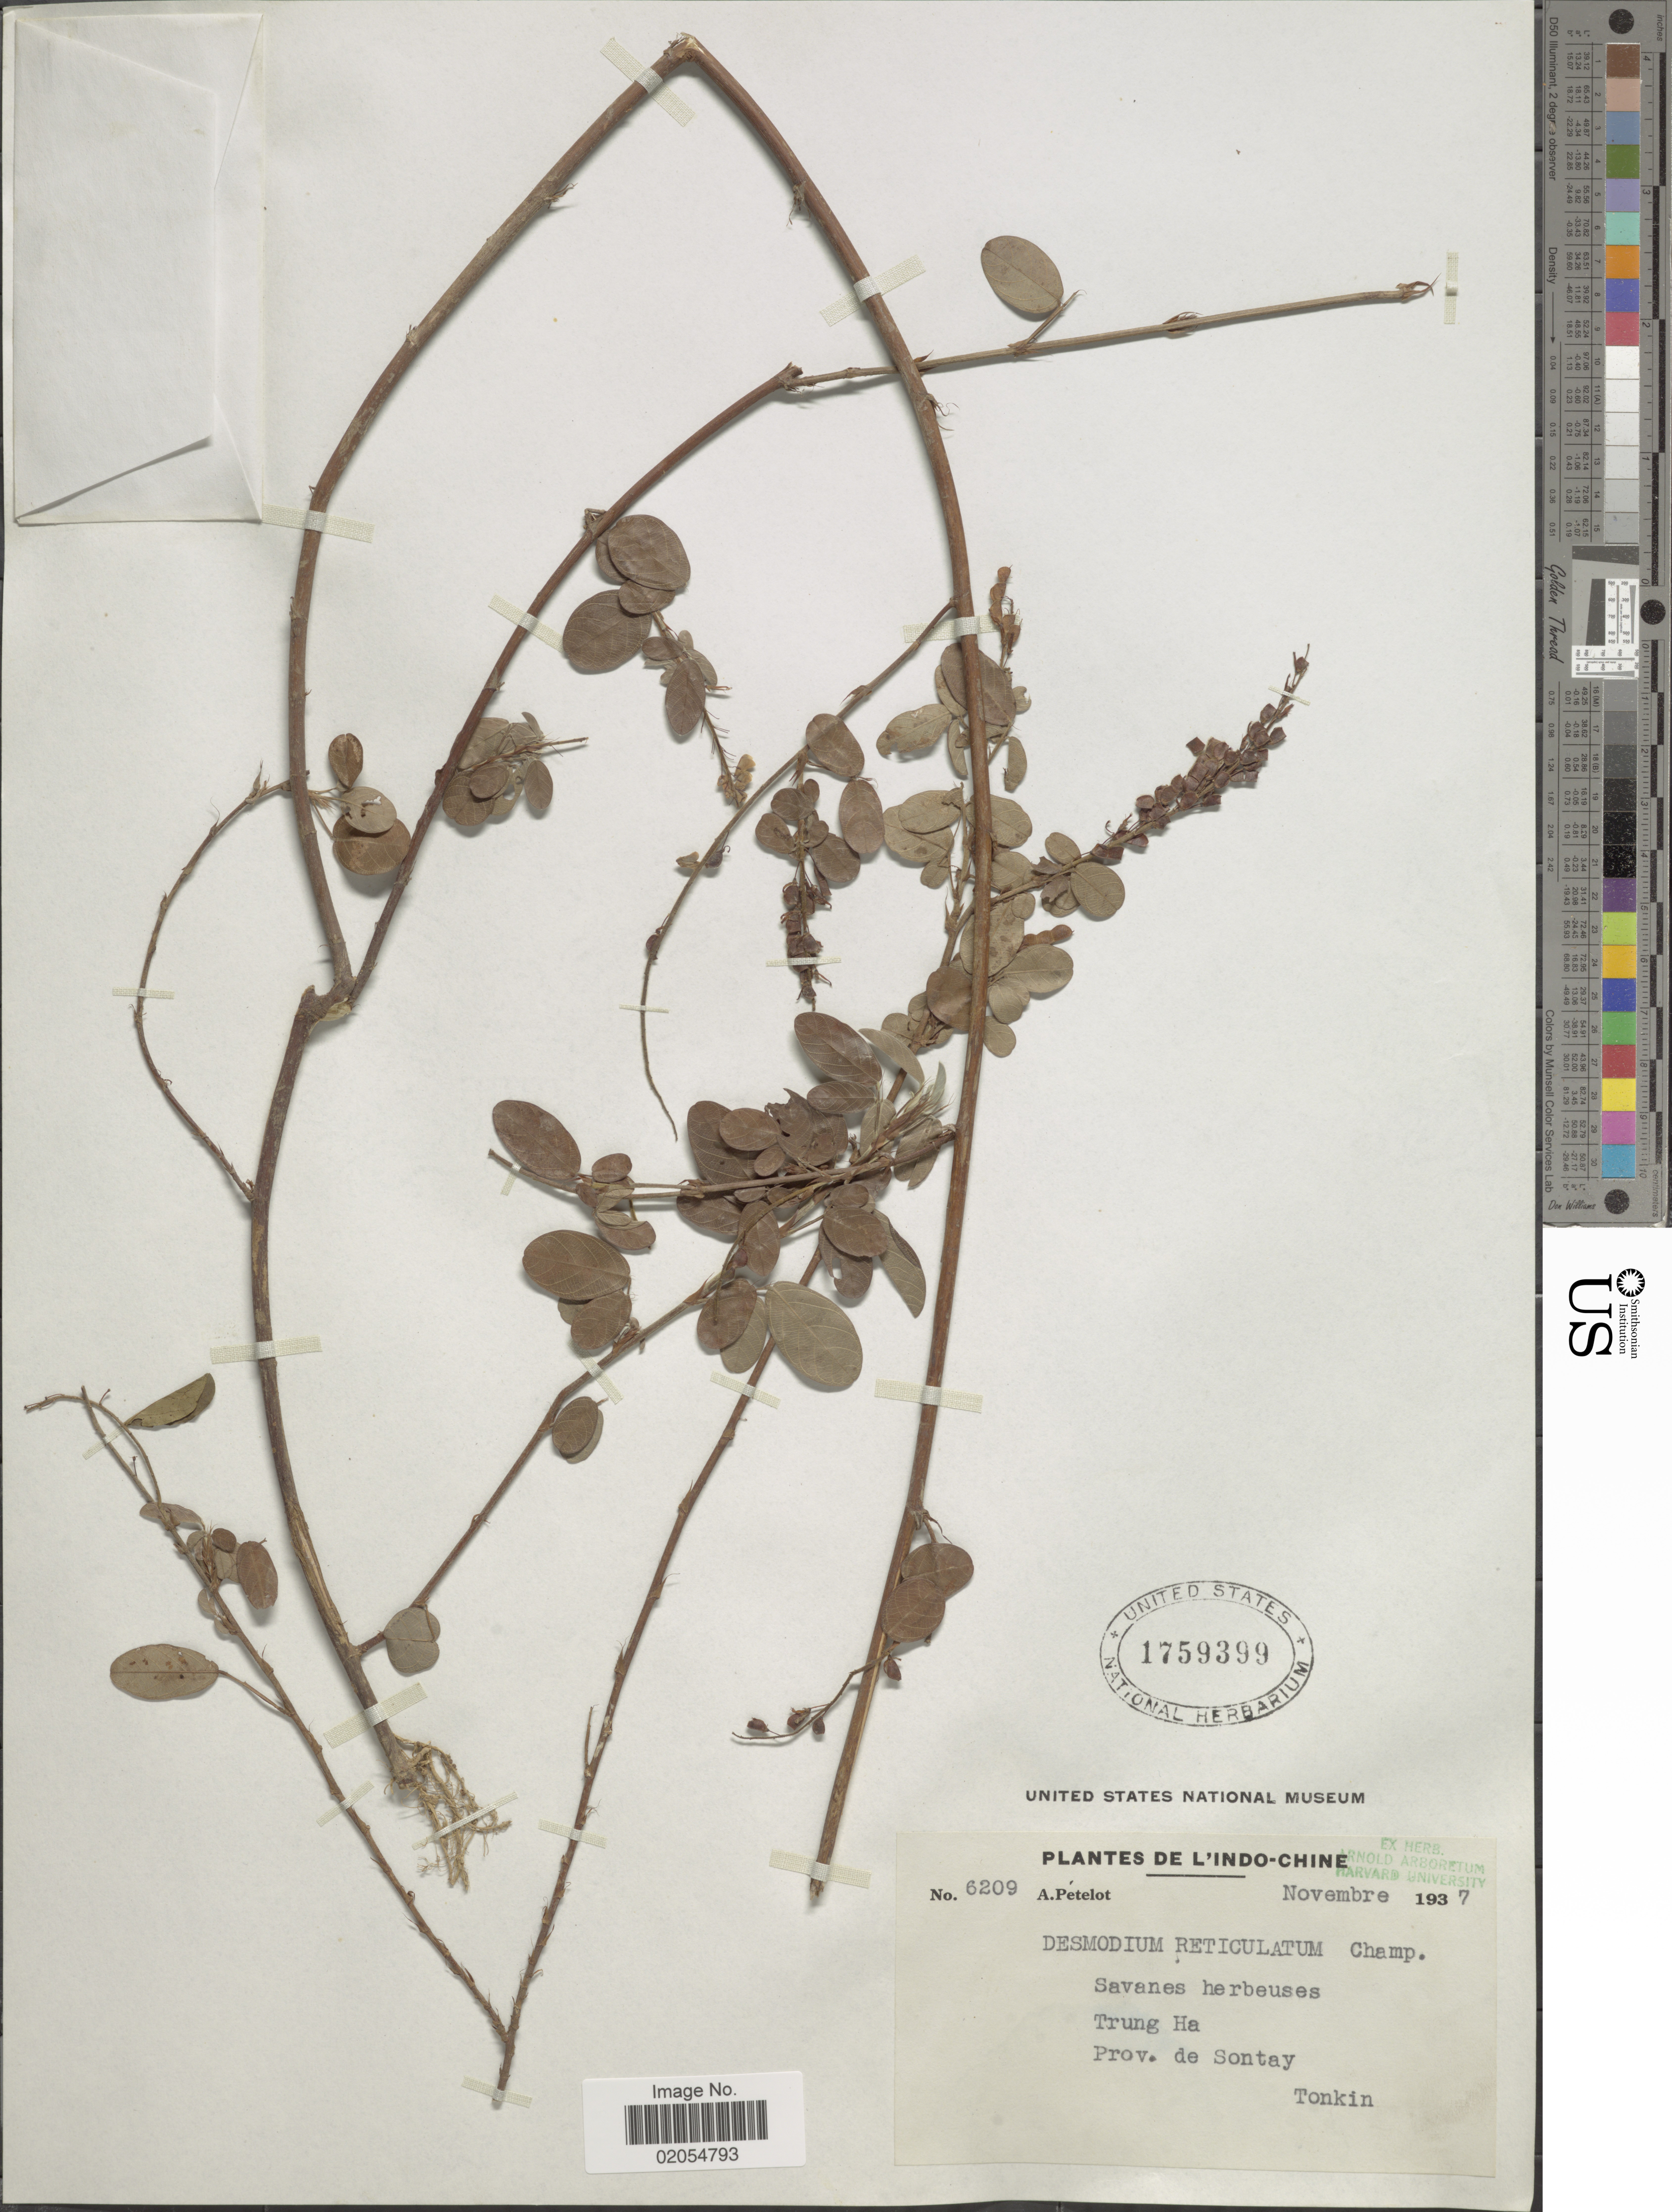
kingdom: Plantae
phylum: Tracheophyta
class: Magnoliopsida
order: Fabales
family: Fabaceae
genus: Grona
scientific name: Grona reticulata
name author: (Champ. ex Benth.) H. Ohashi & K. Ohashi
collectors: P. A. Pételot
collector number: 6209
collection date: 1937-11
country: Vietnam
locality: L'Indo-Chine, Trung Ha, Prov. de Sontay, Tonkin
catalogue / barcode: US 1759399